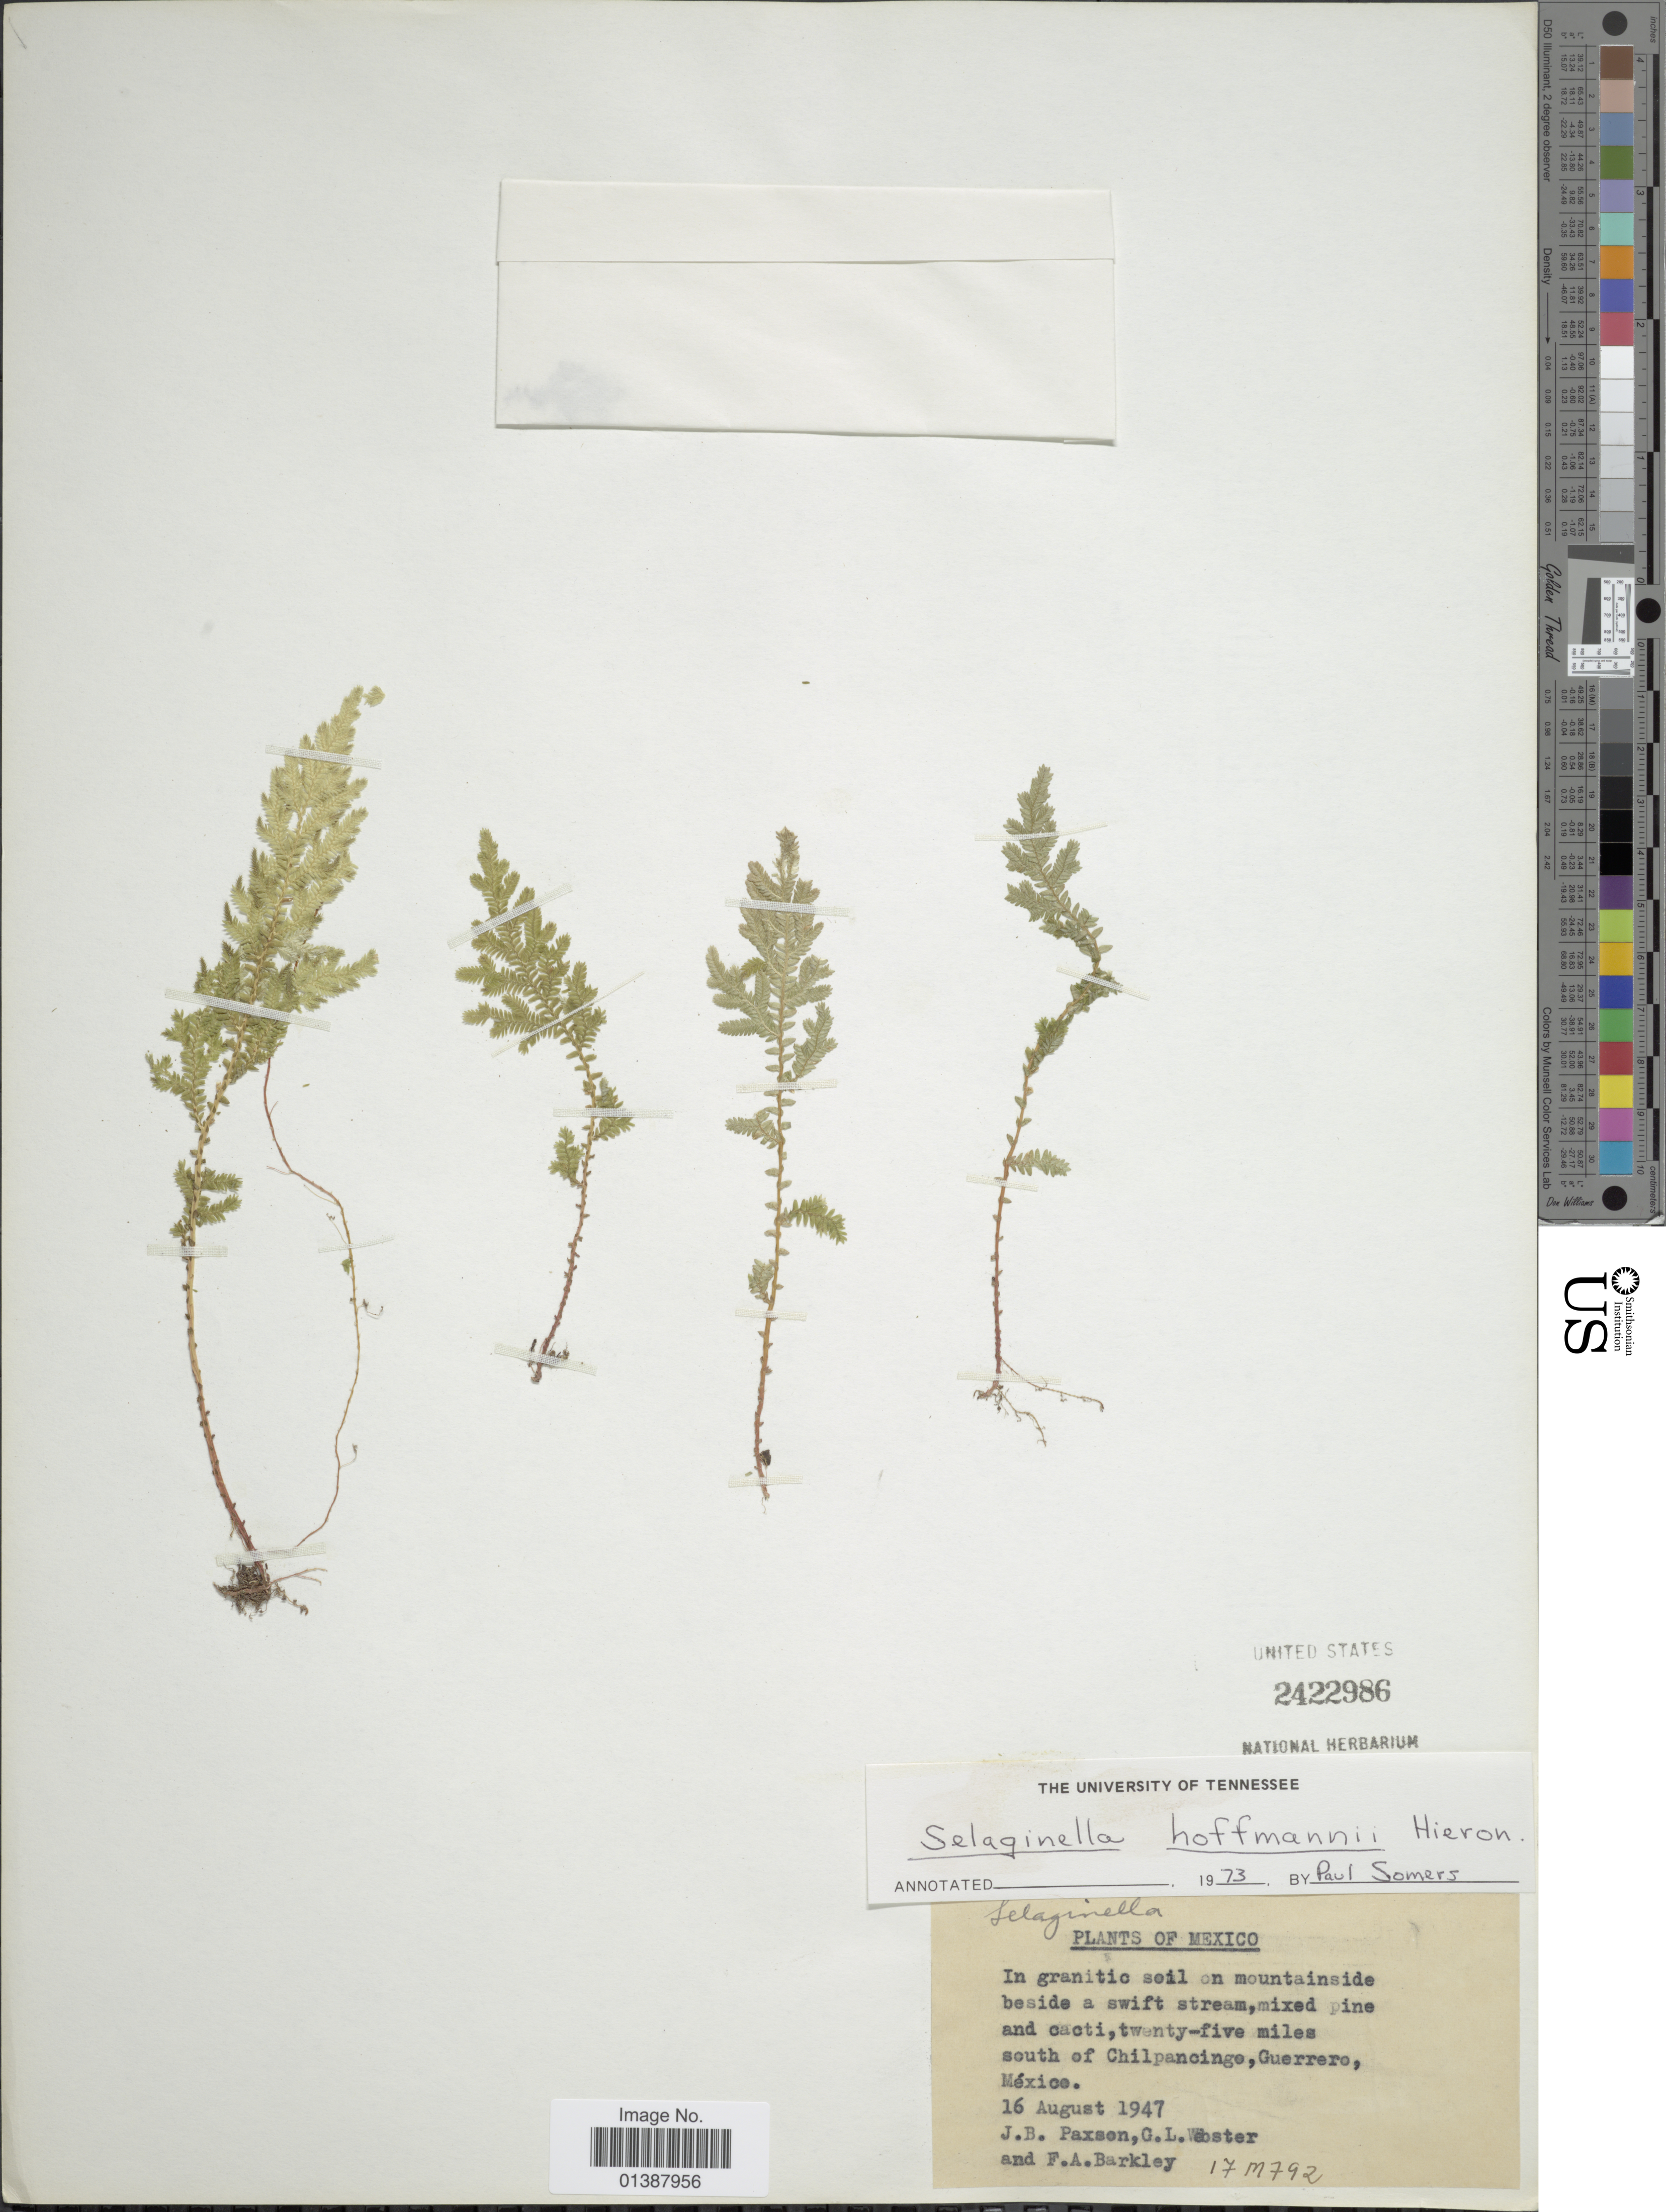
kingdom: Plantae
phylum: Tracheophyta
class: Lycopodiopsida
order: Selaginellales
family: Selaginellaceae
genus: Selaginella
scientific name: Selaginella hoffmannii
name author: Hieron.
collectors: J. B. Paxson, G. L. Webster & F. A. Barkley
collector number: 17m792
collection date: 1947-08-16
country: Mexico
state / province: Guerrero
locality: Twenty-five miles south of cilpancingo, Guerrero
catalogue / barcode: US 2422986